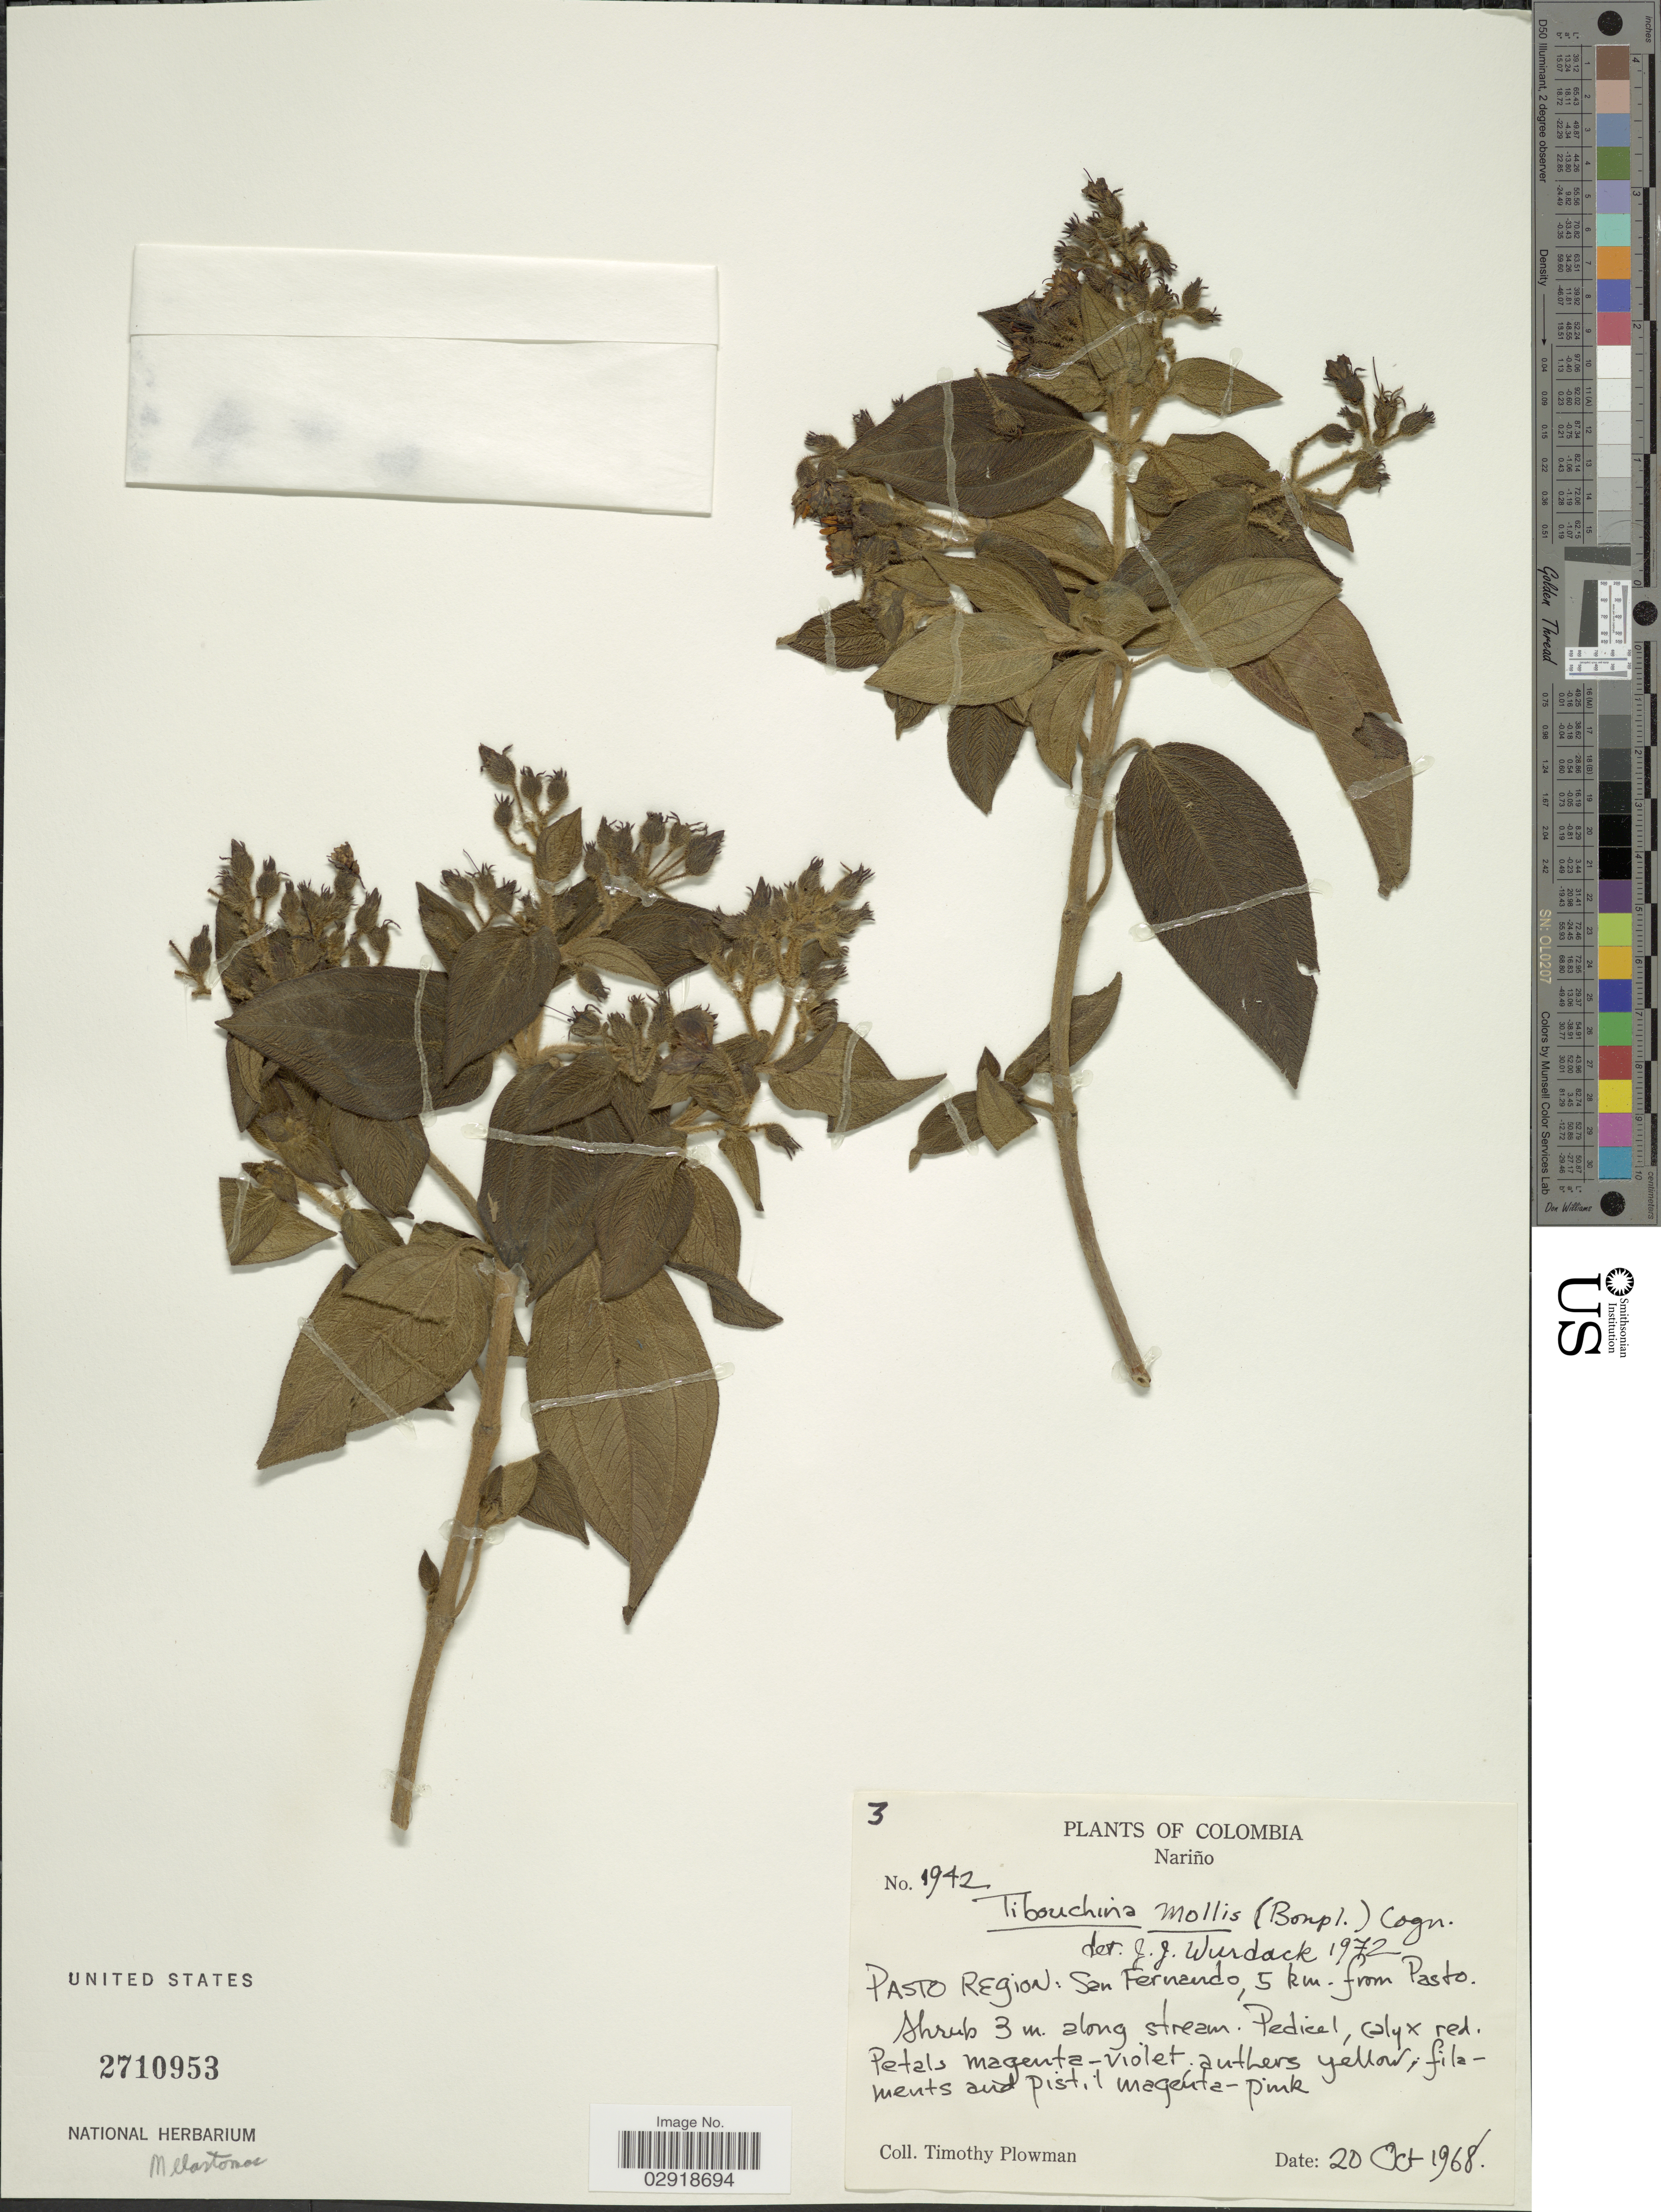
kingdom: Plantae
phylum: Tracheophyta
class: Magnoliopsida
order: Myrtales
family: Melastomataceae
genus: Chaetogastra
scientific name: Chaetogastra mollis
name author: (Bonpl.) DC.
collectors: T. Plowman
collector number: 1942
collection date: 1968-10-20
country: Colombia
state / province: Nariño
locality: Pasto Region: San Fernando, 5 km. from Pasto.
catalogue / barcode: US 2710953